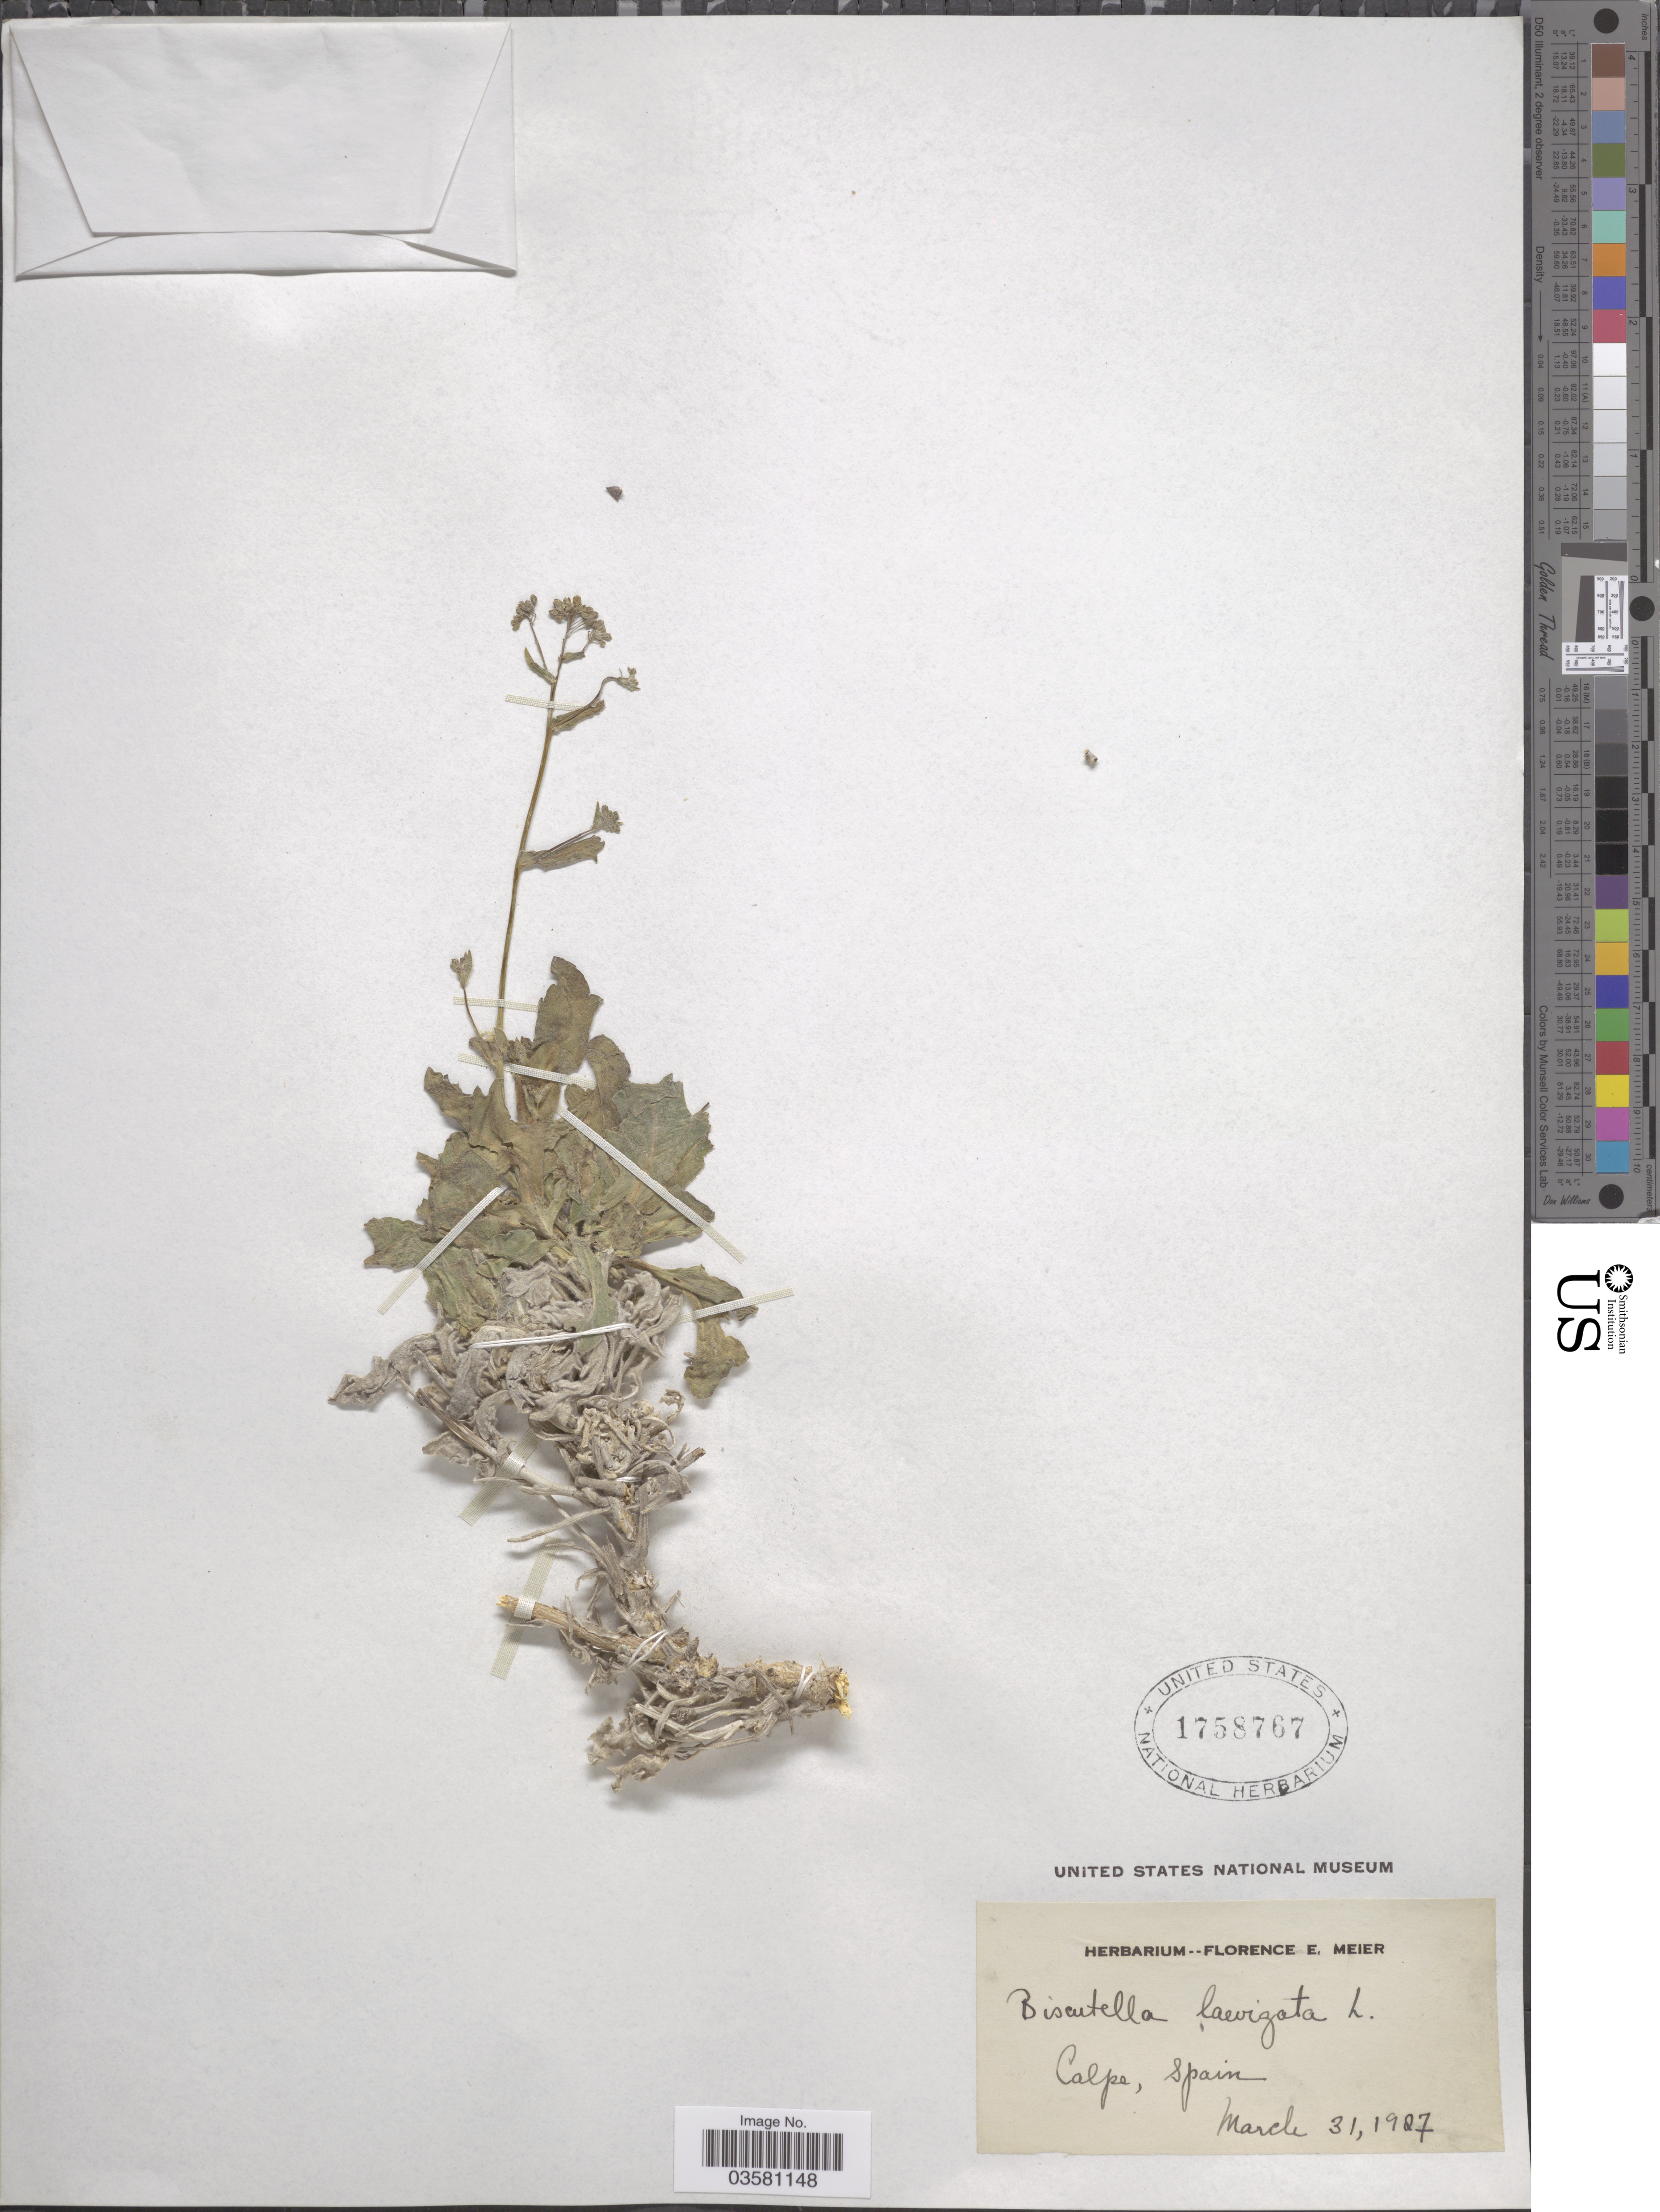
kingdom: Plantae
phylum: Tracheophyta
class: Magnoliopsida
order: Brassicales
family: Brassicaceae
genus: Biscutella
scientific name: Biscutella laevigata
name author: L.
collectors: ex herb. Florence E. Meier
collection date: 1927-03-31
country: Spain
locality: Calpe.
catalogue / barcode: US 1758767